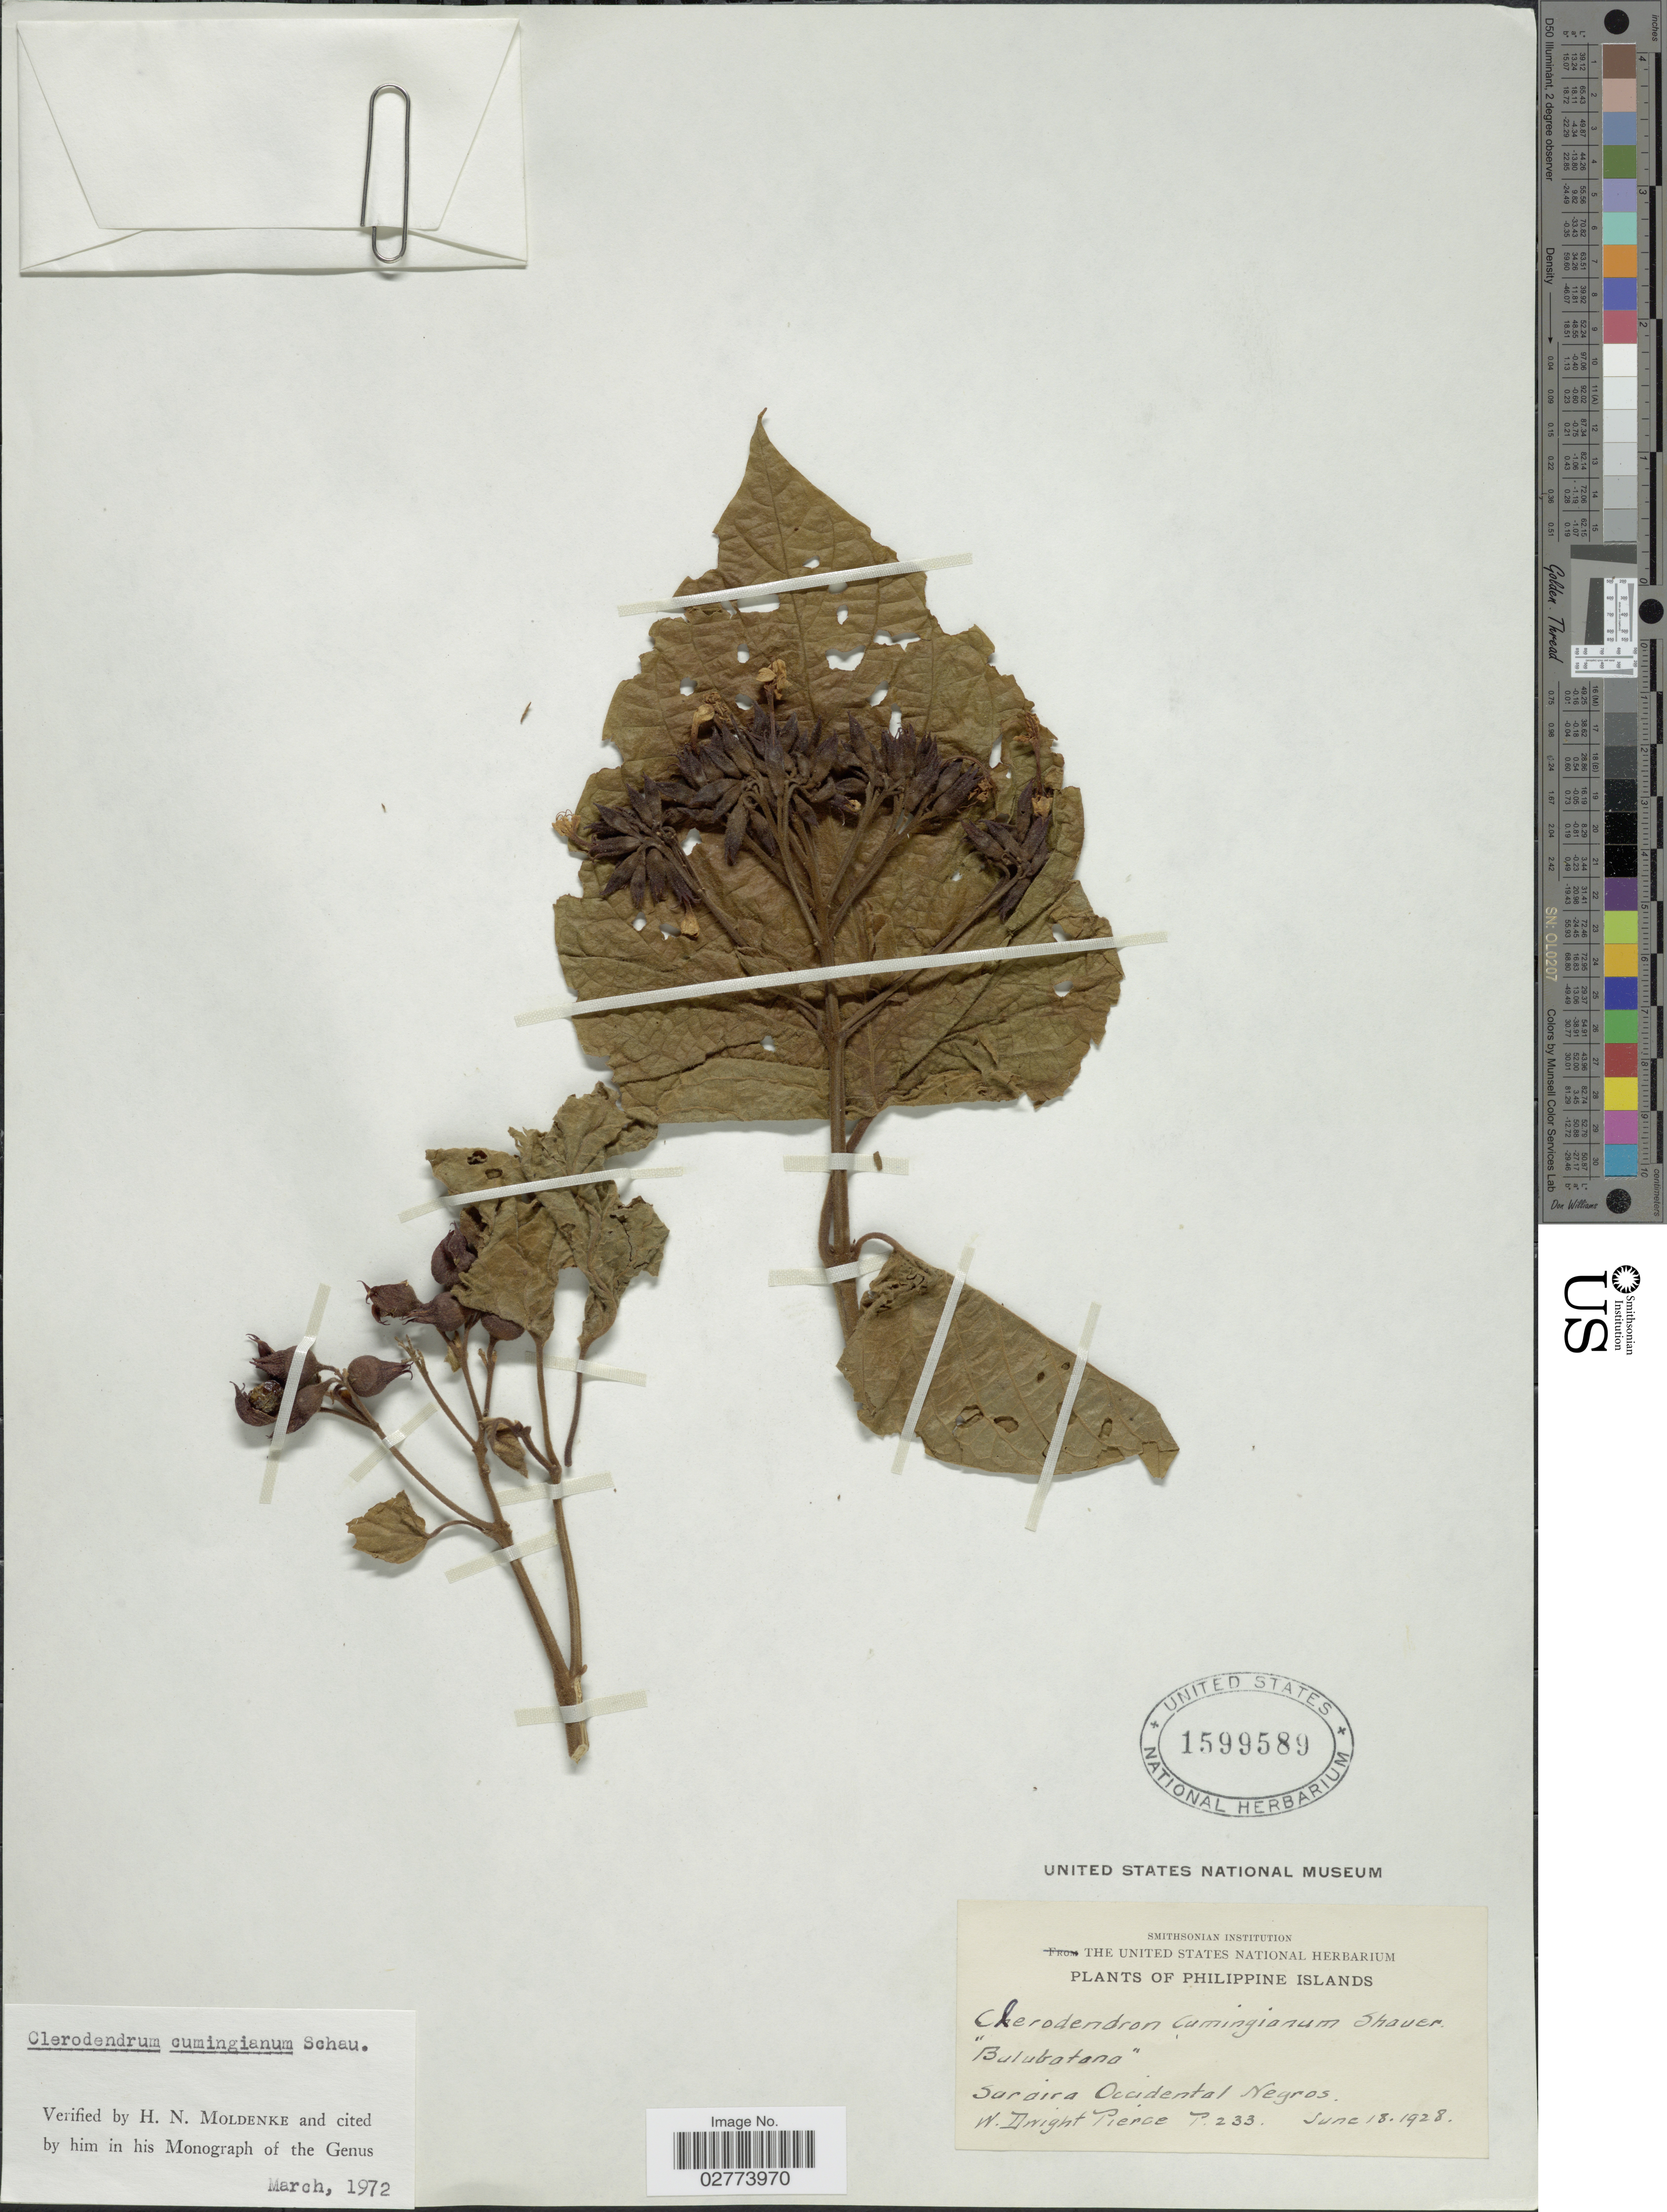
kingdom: Plantae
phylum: Tracheophyta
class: Magnoliopsida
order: Lamiales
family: Lamiaceae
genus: Clerodendrum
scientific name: Clerodendrum cumingianum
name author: Schauer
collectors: W. Pierce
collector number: P233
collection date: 1928-06-18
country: Philippines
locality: Philippine Islands. Saraira Occidental Negros.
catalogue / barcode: US 1599589